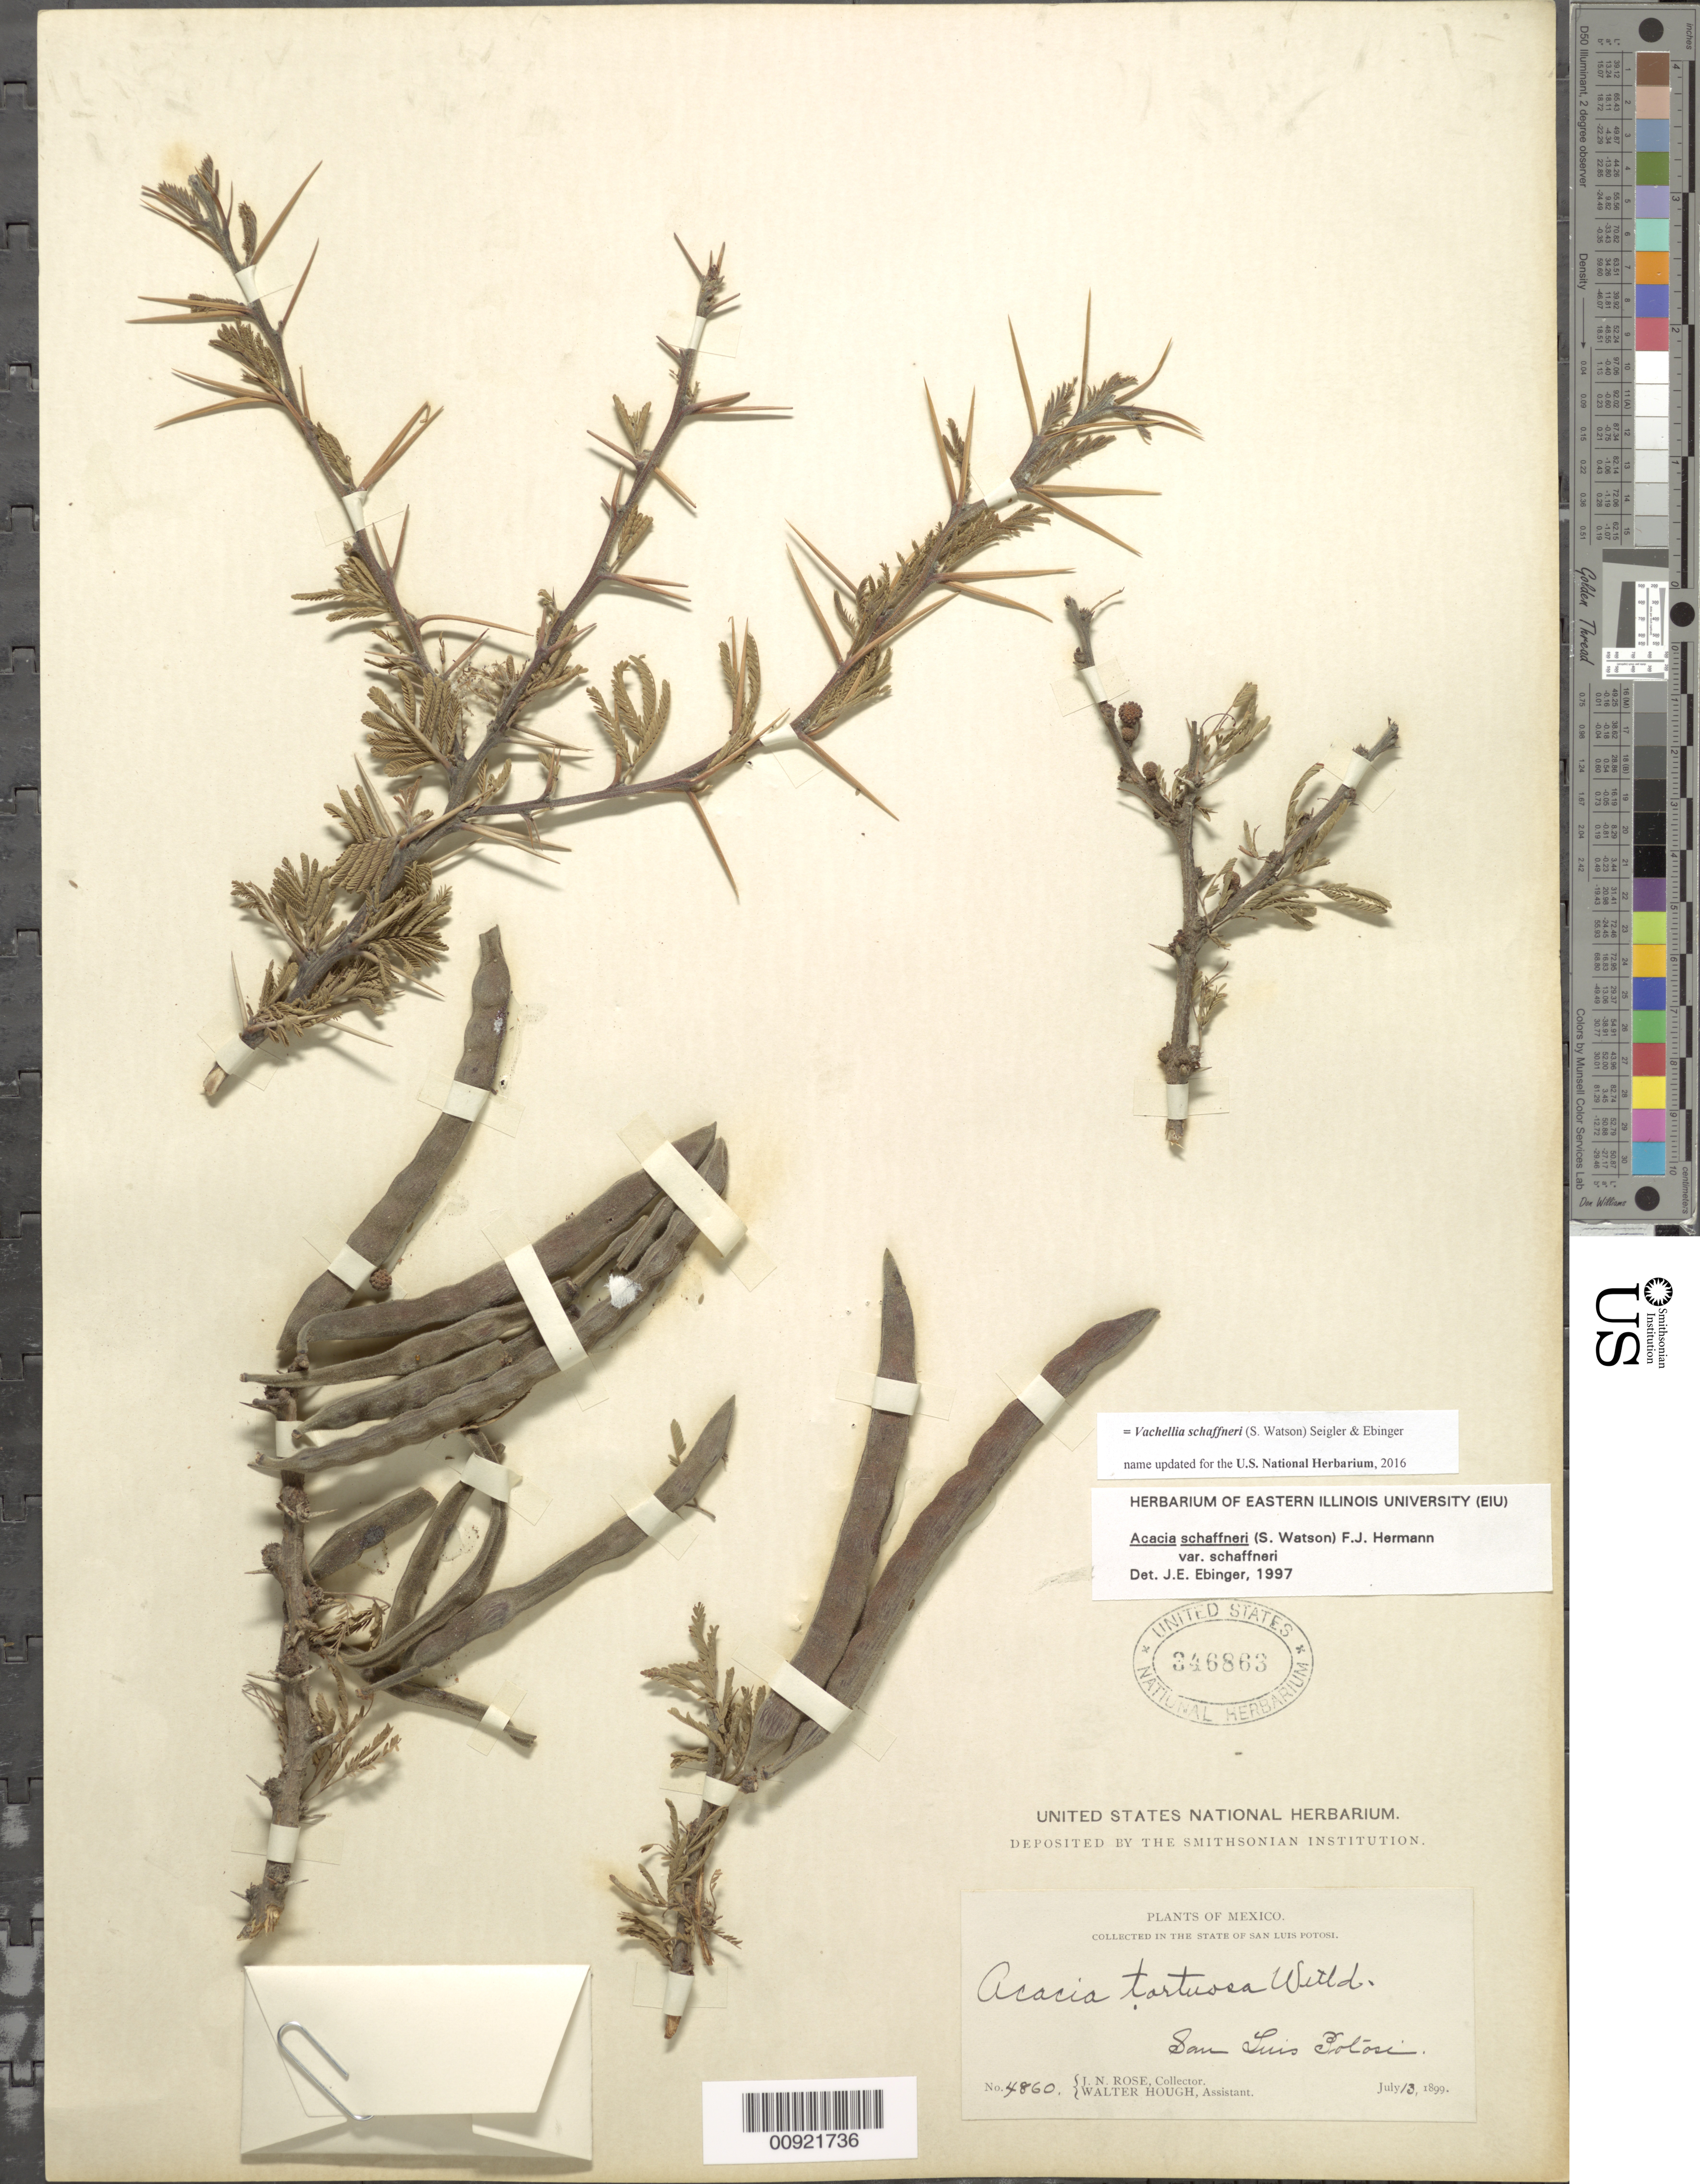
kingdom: Plantae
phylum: Tracheophyta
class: Magnoliopsida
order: Fabales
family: Fabaceae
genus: Vachellia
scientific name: Vachellia schaffneri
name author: (S. Watson) Seigler & Ebinger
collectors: J. N. Rose & W. Hough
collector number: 4860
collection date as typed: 13 Jul 1899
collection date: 1899-07-13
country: Mexico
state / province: San Luis Potosí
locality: San Luis Potosí.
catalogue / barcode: US 346863